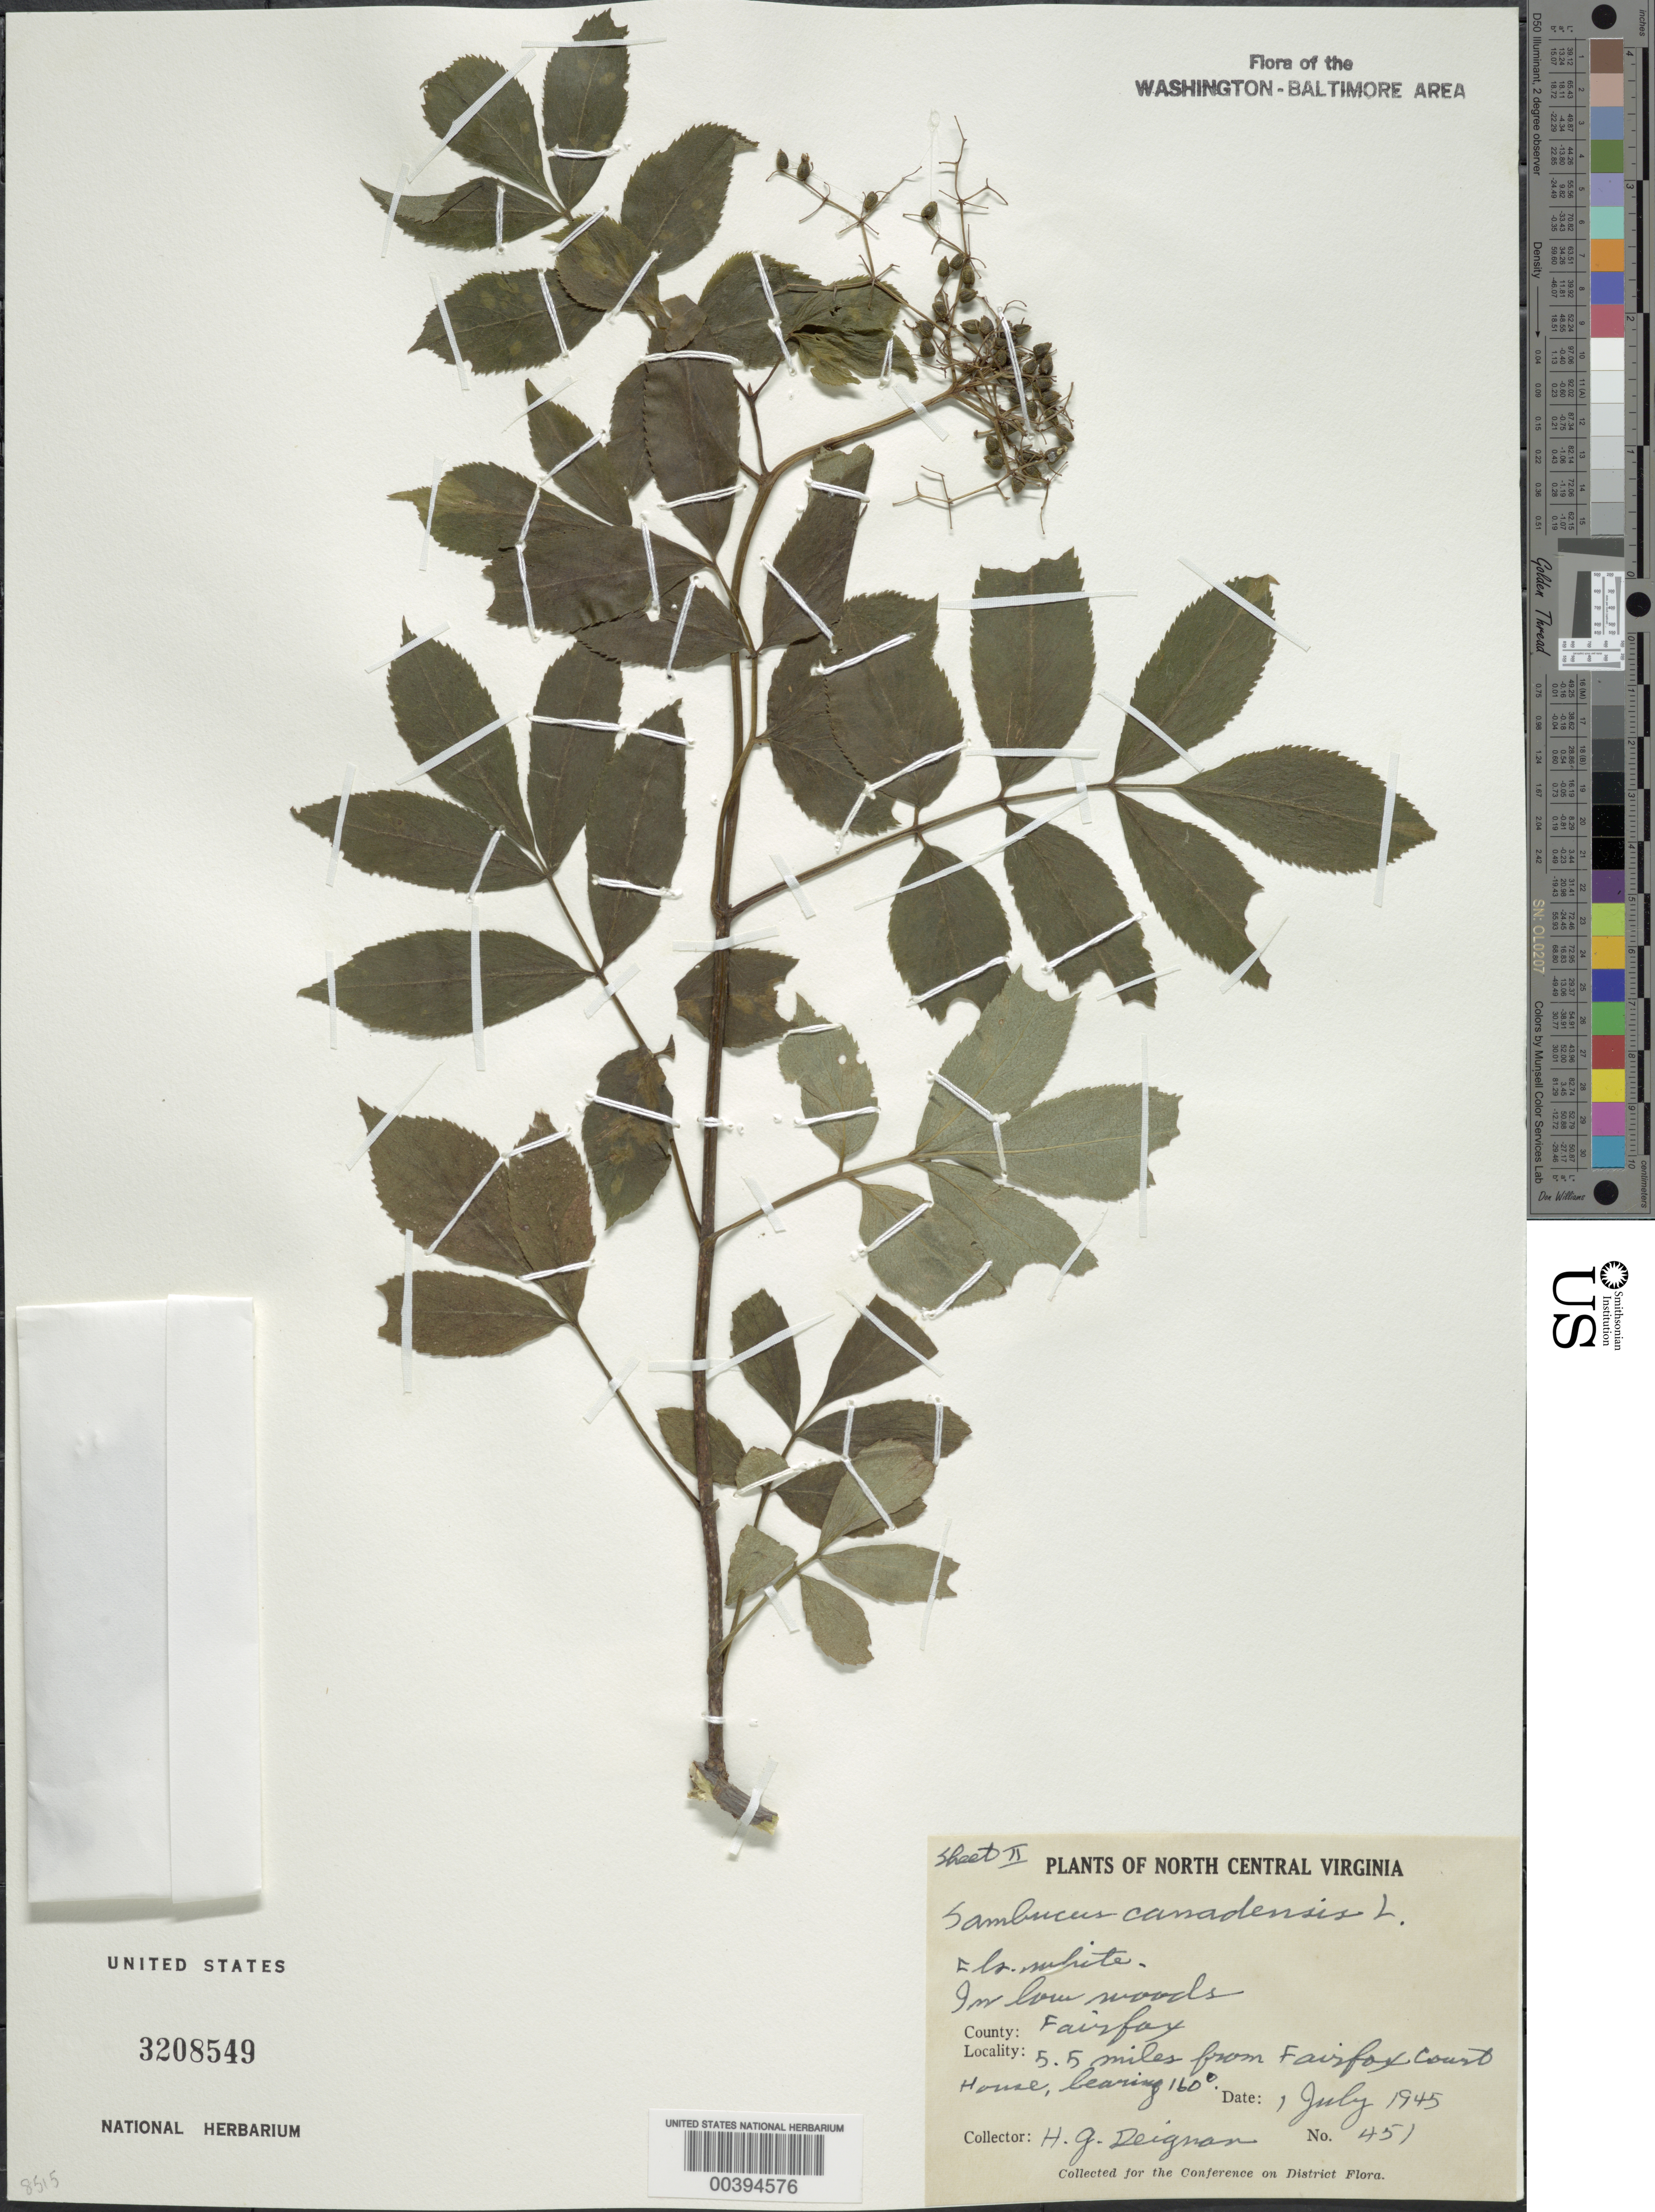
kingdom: Plantae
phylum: Tracheophyta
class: Magnoliopsida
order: Dipsacales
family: Viburnaceae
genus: Sambucus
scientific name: Sambucus canadensis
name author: L.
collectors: H. Deignan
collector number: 451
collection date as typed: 01 Jul 1945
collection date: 1945-07-01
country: United States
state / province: Virginia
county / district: Fairfax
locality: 5.5 M from Fairfax Court House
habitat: Low woods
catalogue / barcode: US 3208549